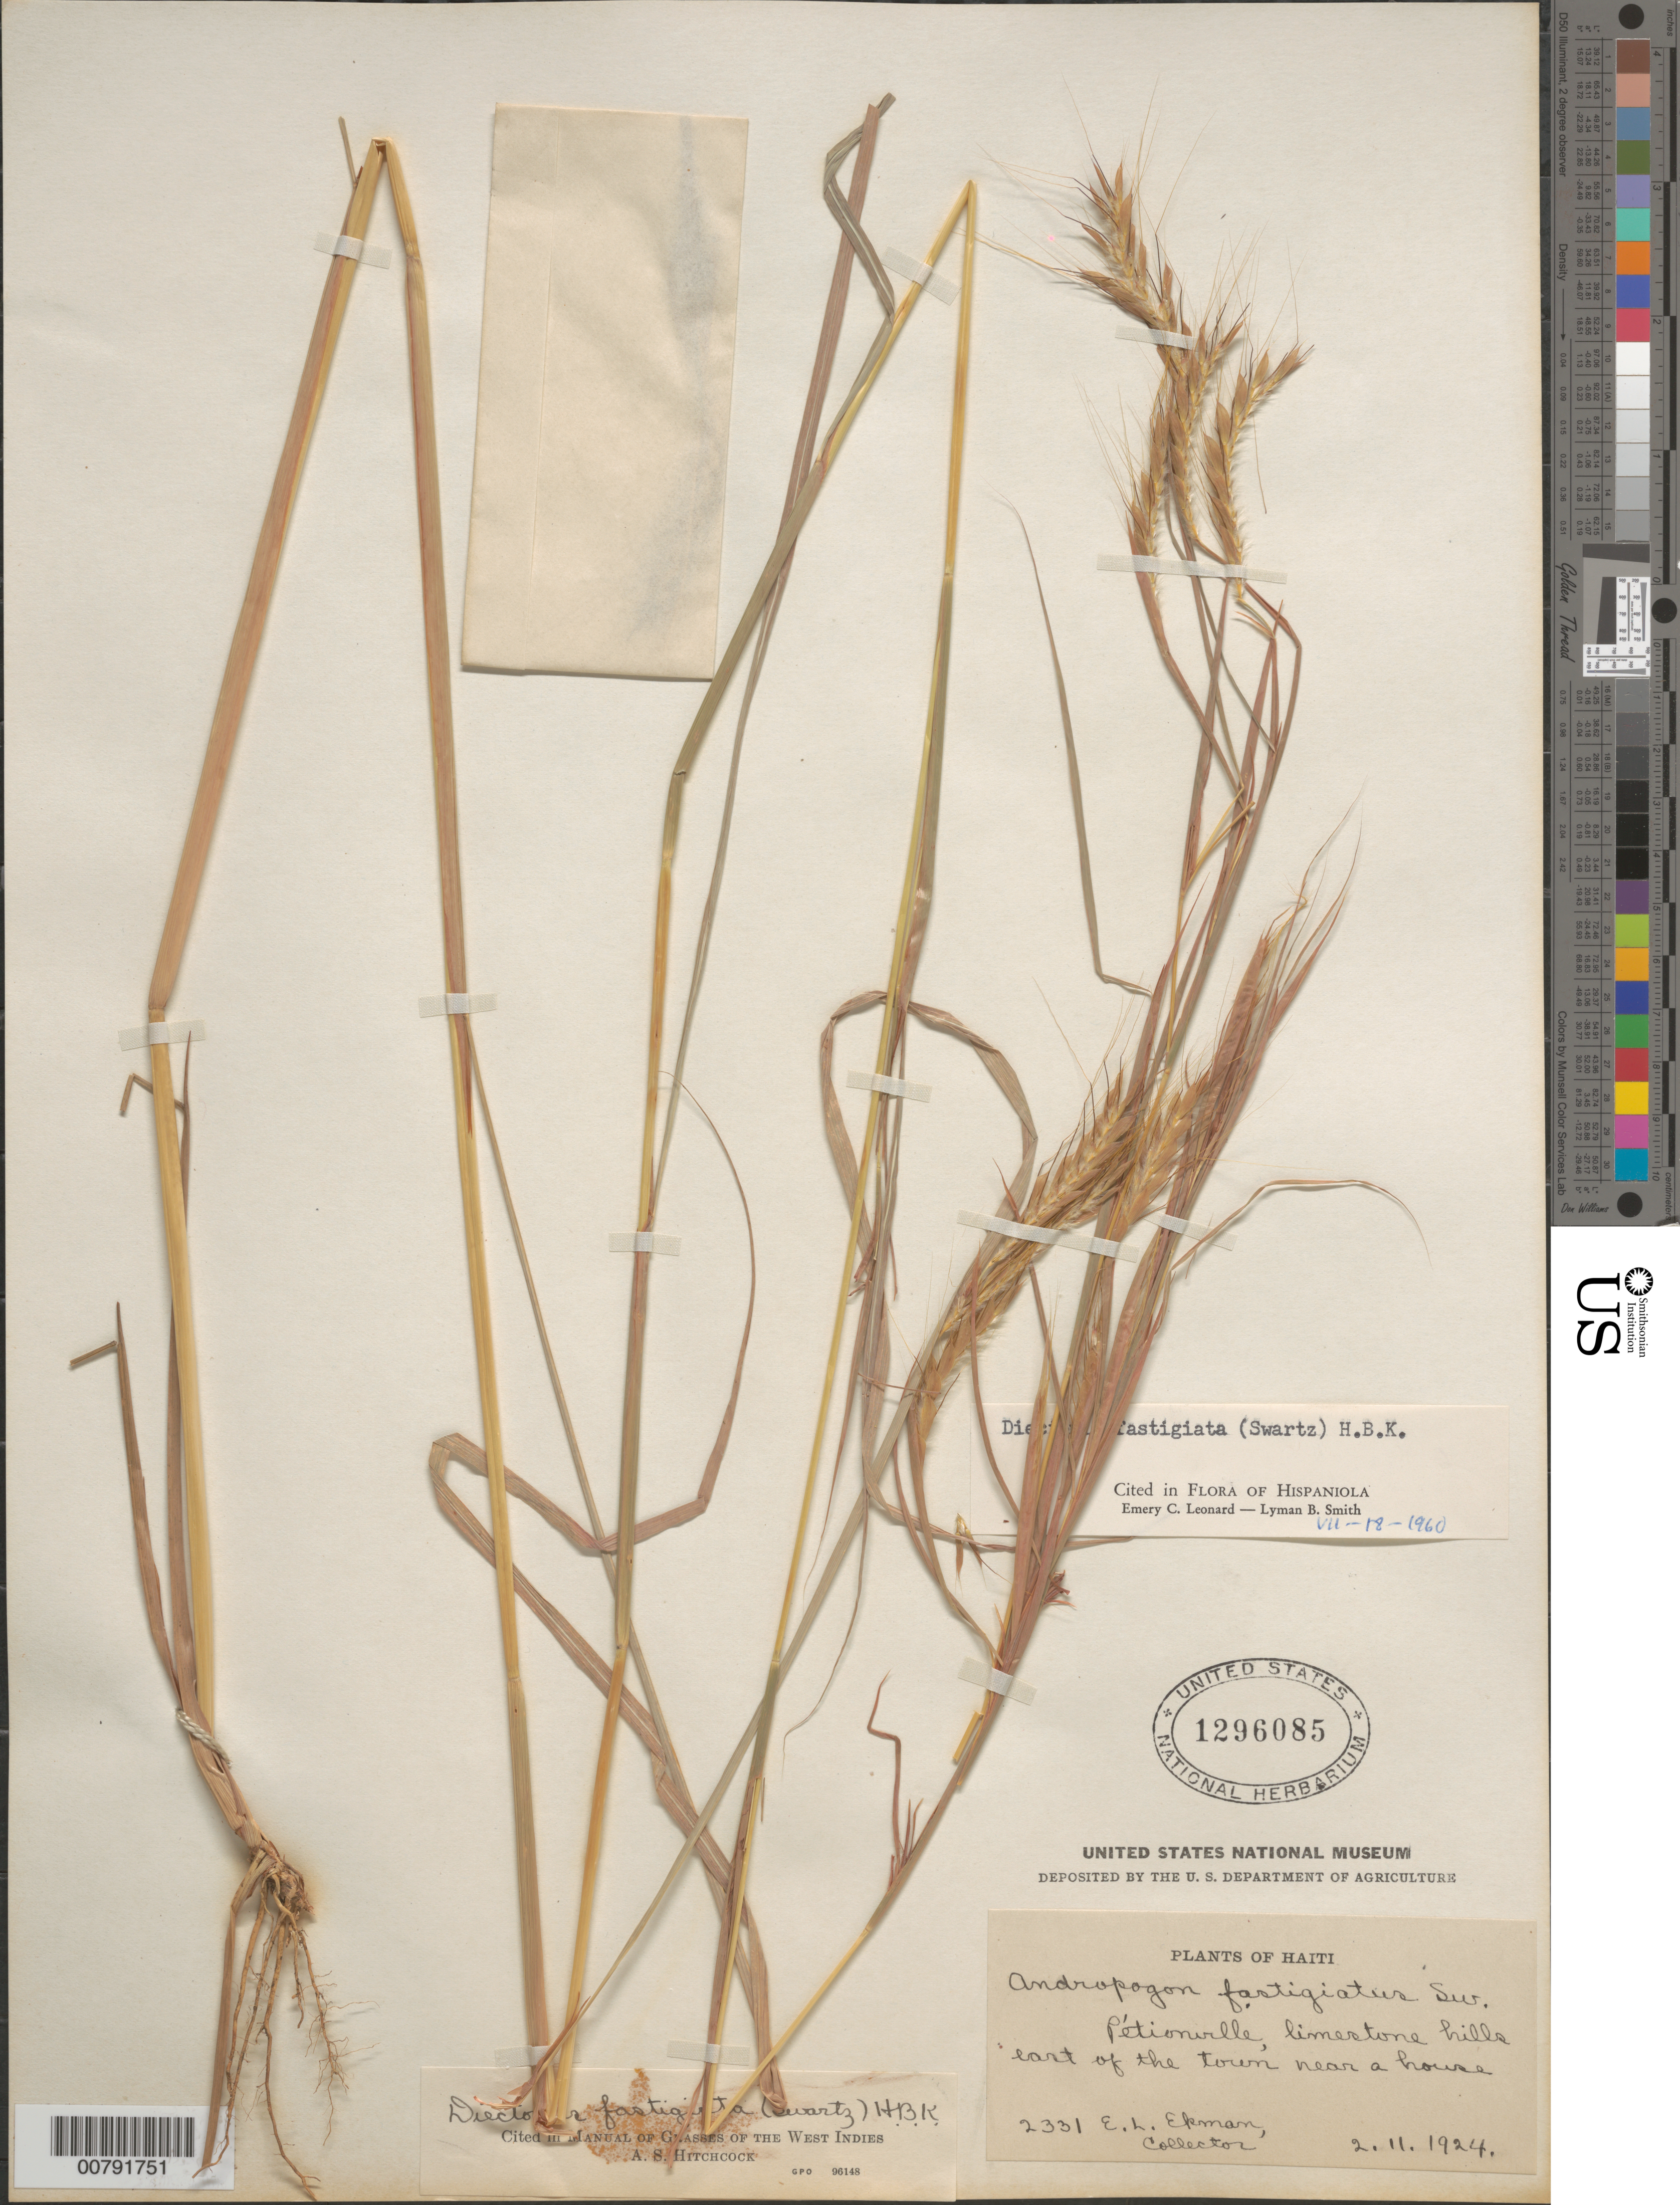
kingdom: Plantae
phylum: Tracheophyta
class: Liliopsida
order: Poales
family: Poaceae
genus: Andropogon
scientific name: Andropogon fastigiatus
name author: Sw.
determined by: Leonard, E. C.; Smith, L. B.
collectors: E. L. Ekman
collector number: H 2331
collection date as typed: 02 Nov 1924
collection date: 1924-11-02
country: Haiti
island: Hispaniola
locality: Pétionville, E of town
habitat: Limestone hills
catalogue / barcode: US 1296085